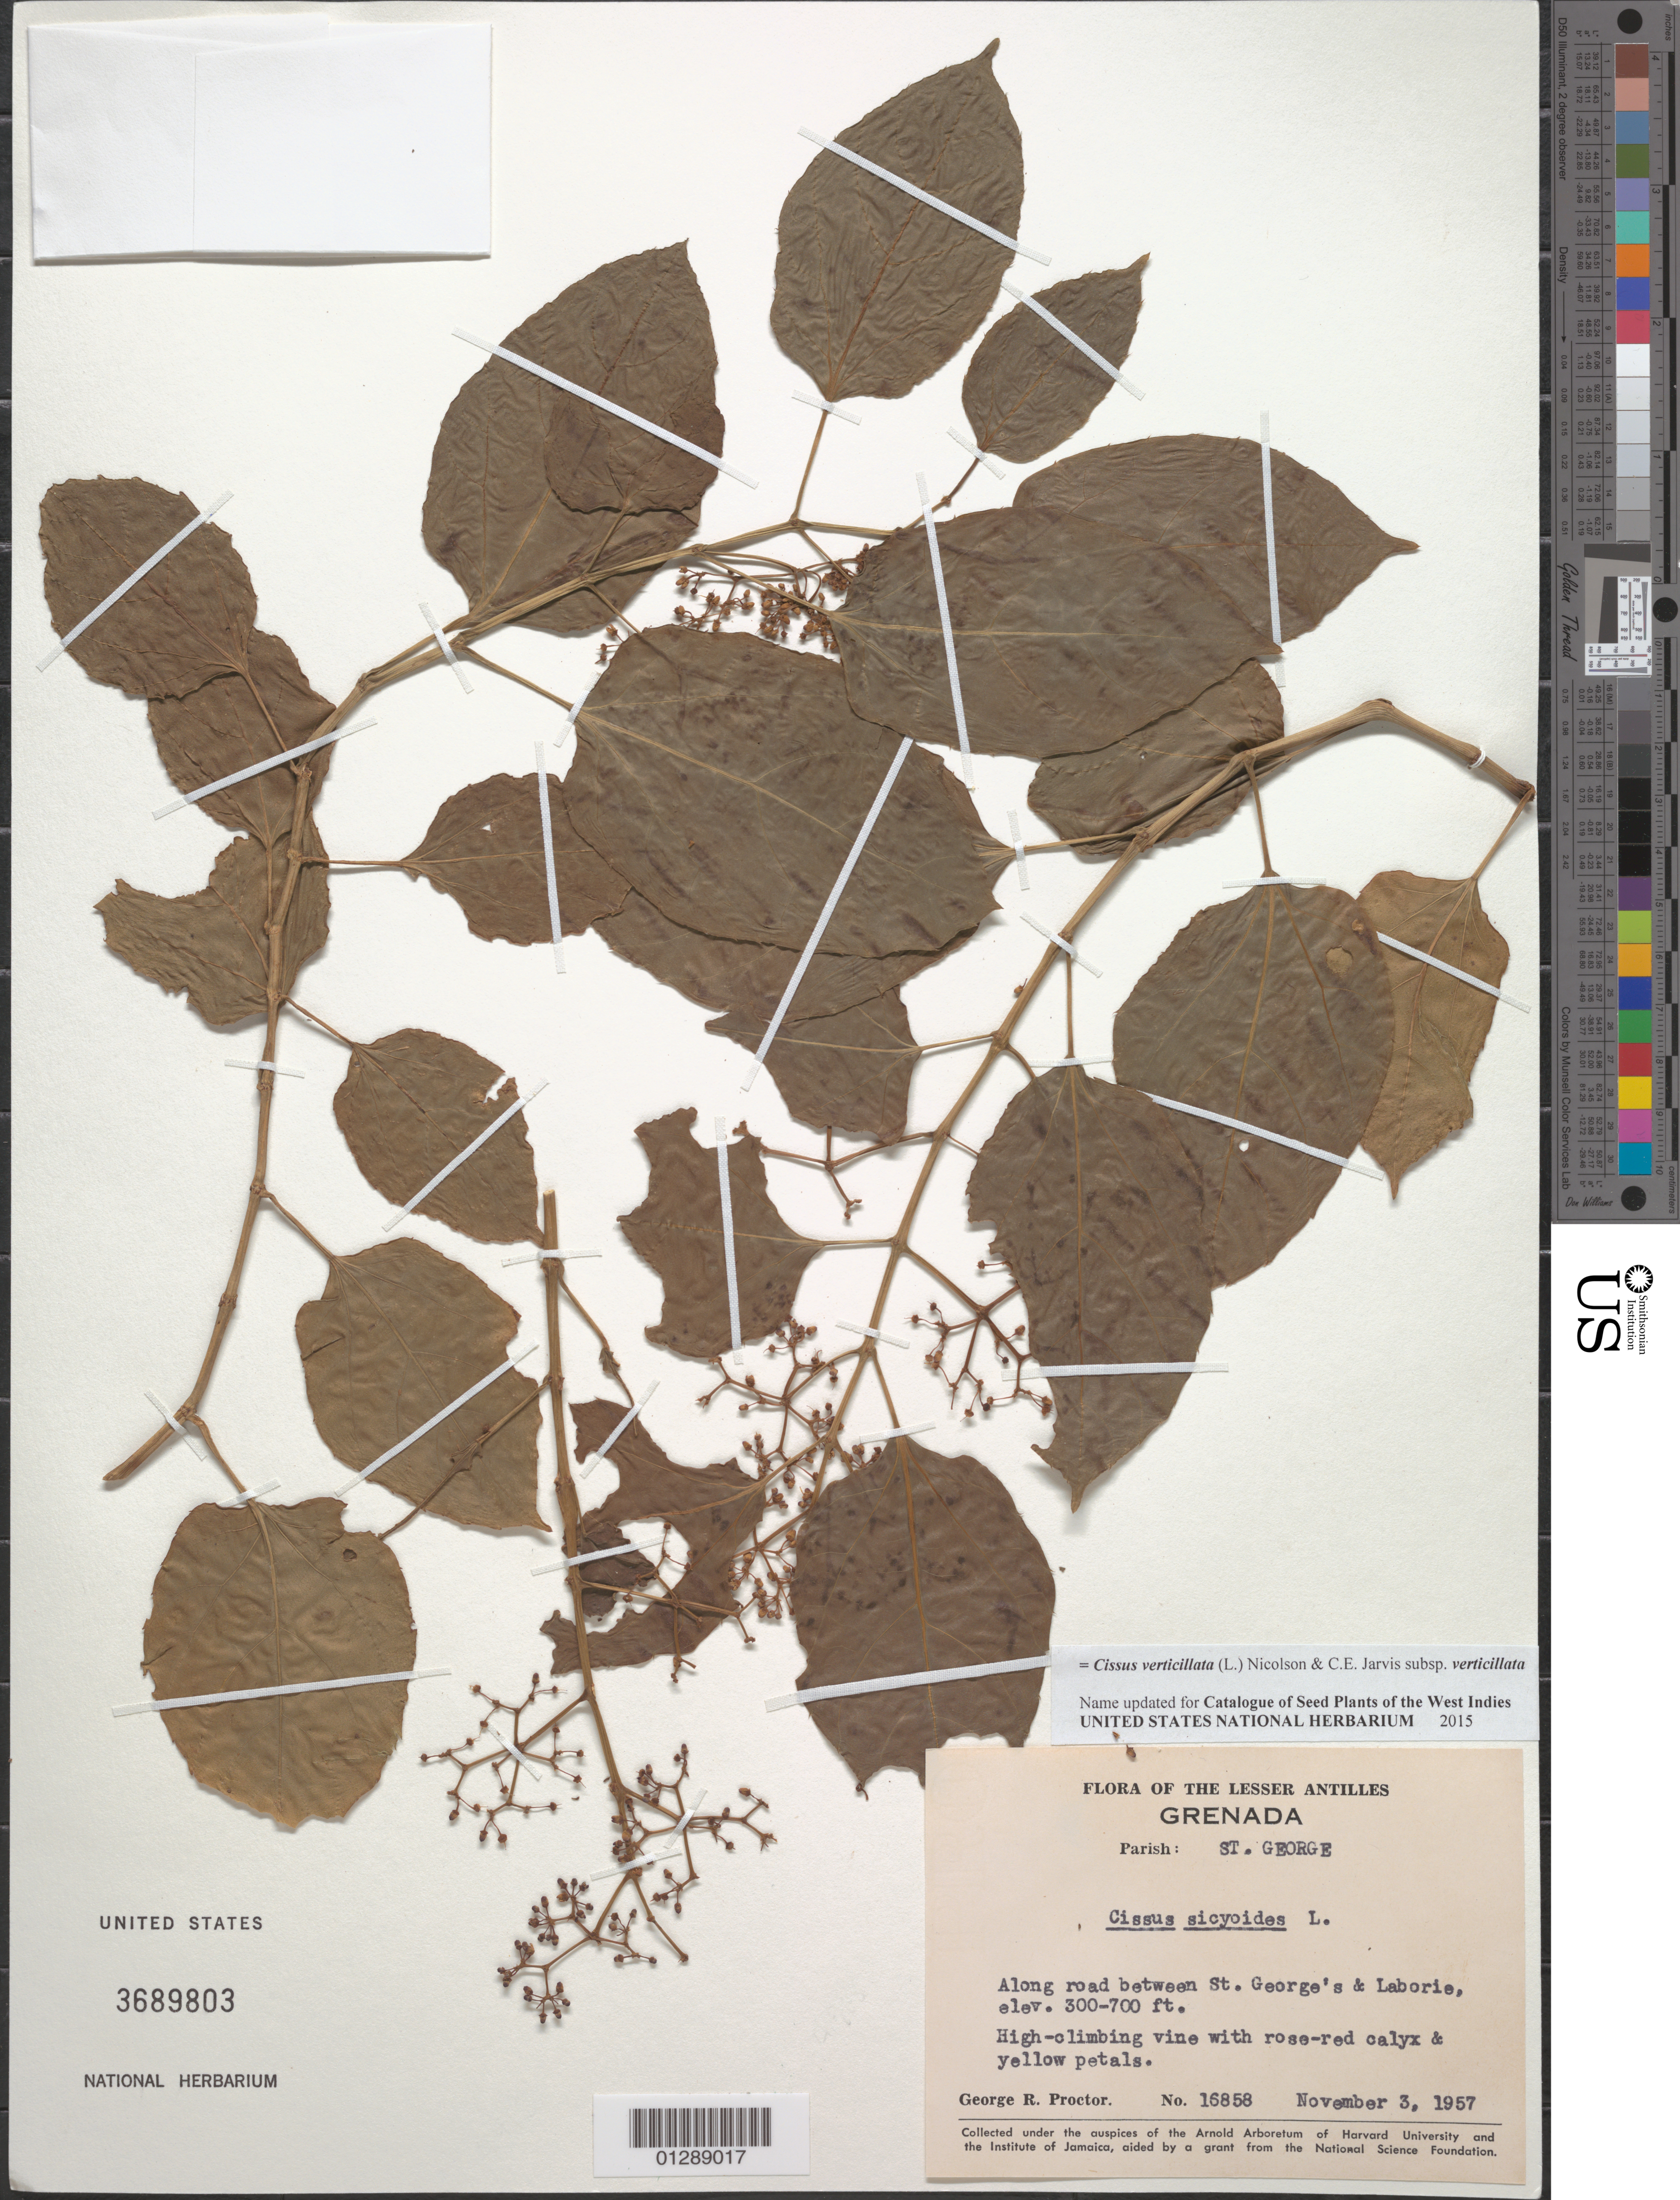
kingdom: Plantae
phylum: Tracheophyta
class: Magnoliopsida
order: Vitales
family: Vitaceae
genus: Cissus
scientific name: Cissus verticillata subsp. verticillata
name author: (L.) Nicolson & C.E. Jarvis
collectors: G. R. Proctor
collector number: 16858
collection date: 1957-11-03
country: Grenada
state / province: Saint George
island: Grenada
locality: Road between St. George's and Laborie.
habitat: Along road.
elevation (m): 91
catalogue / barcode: US 3689803